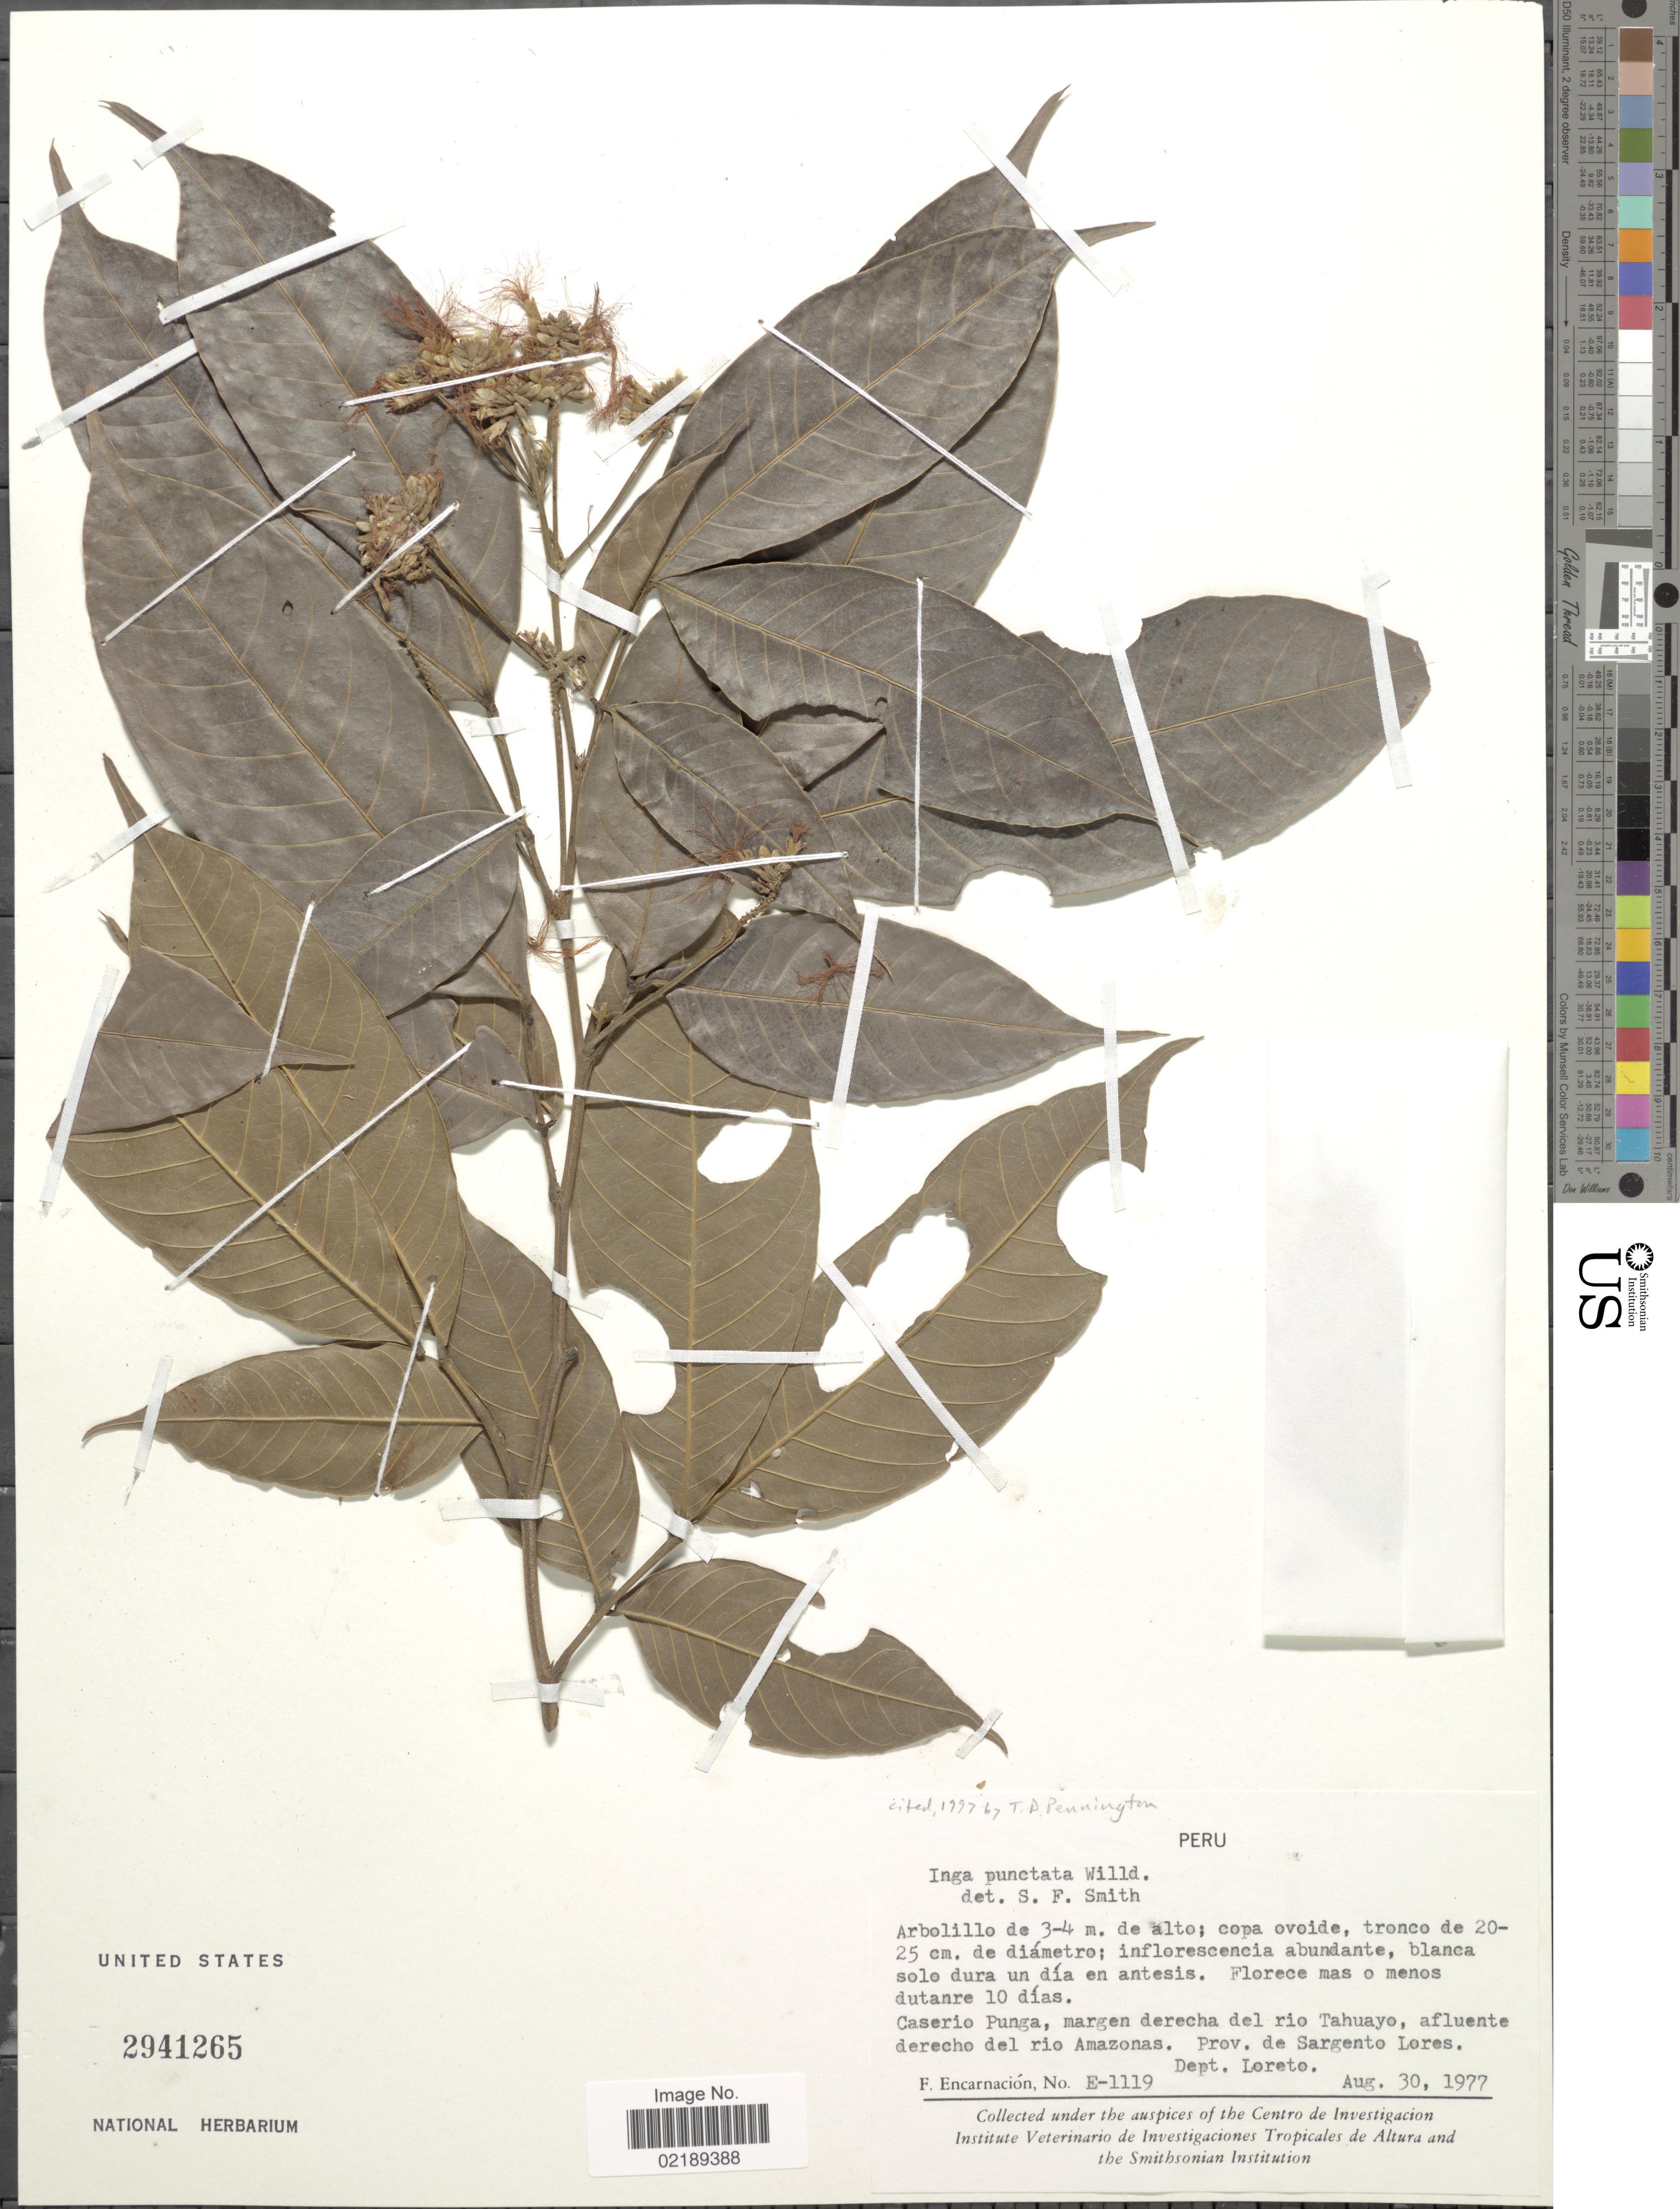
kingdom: Plantae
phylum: Tracheophyta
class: Magnoliopsida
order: Fabales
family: Fabaceae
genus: Inga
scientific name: Inga punctata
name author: Willd.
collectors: F. Encarnación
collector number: E-1119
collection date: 1977-08-30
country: Peru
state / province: Loreto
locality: Caserio Punga, margen derecha del rio Tahuayo, afluente derecho del rio Amazonas, Prov. de Sargento Lores.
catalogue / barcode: US 2941265